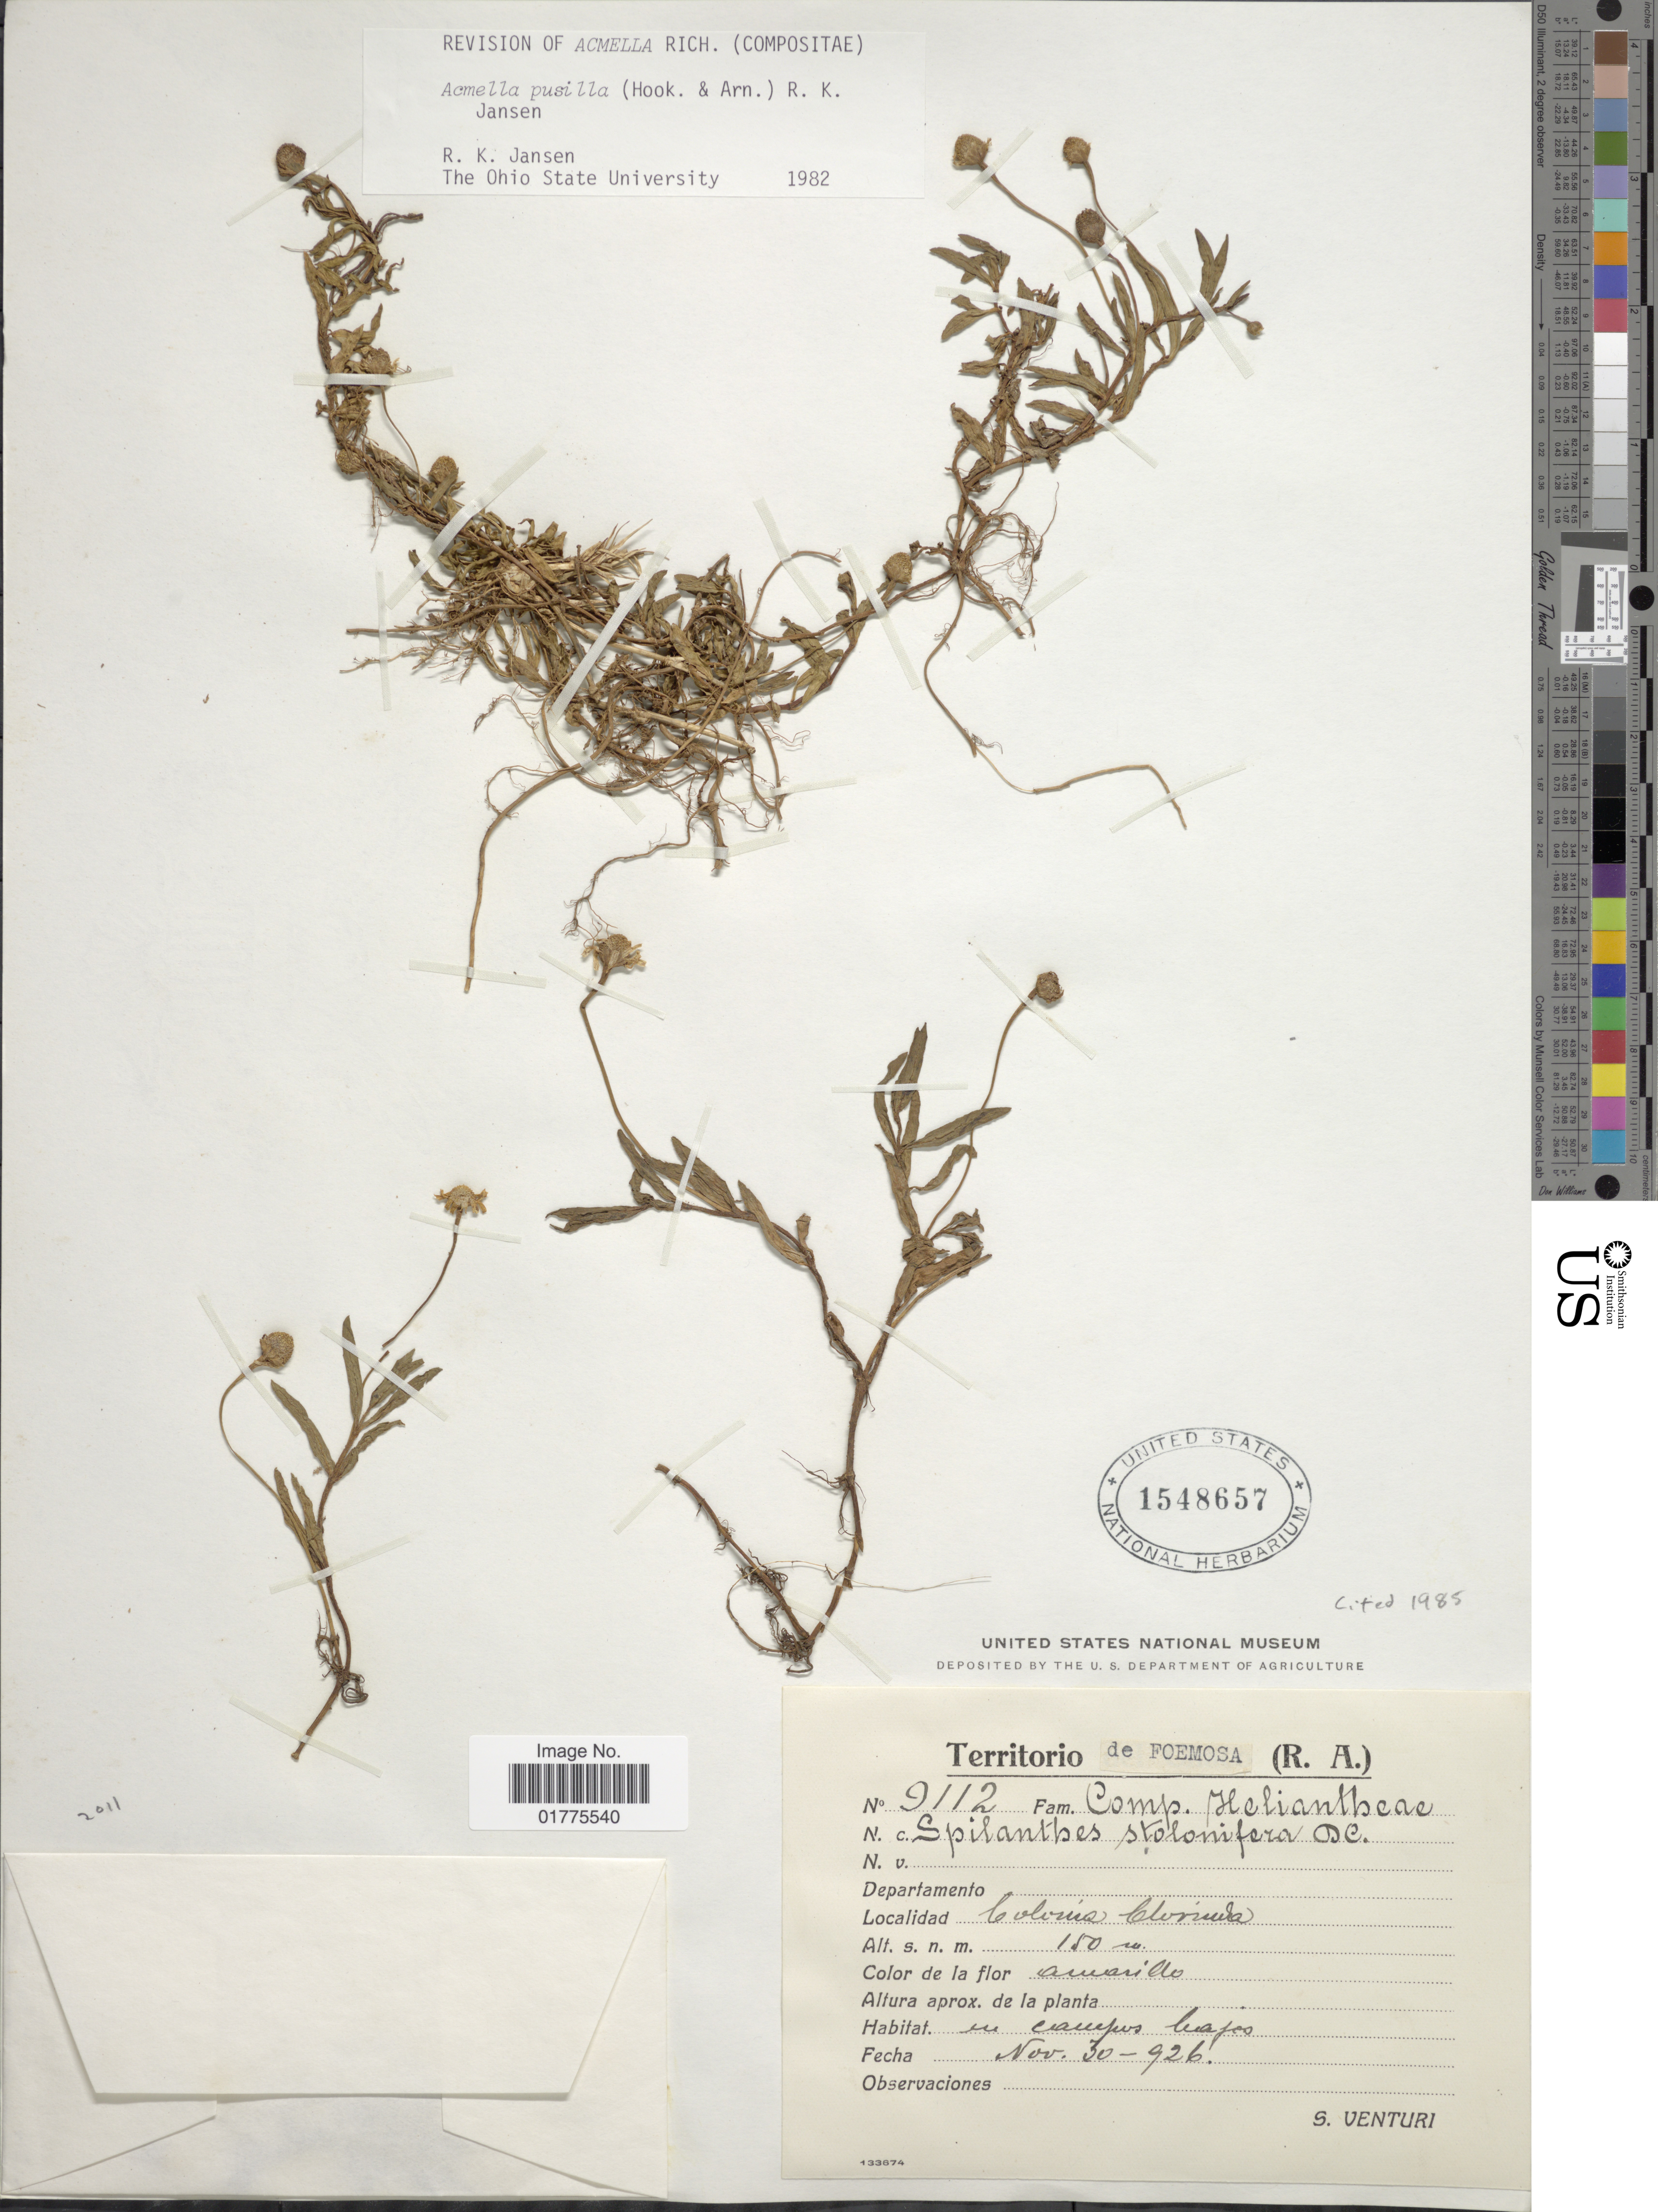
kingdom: Plantae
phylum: Tracheophyta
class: Magnoliopsida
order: Asterales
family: Asteraceae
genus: Acmella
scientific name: Acmella pusilla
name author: (Hook. & Arn.) R.K. Jansen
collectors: S. Venturi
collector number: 9112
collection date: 1926-11-30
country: Argentina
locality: Territorio de Foemosa (R.A.), Colonia Cloriuda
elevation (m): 150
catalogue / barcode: US 1548657